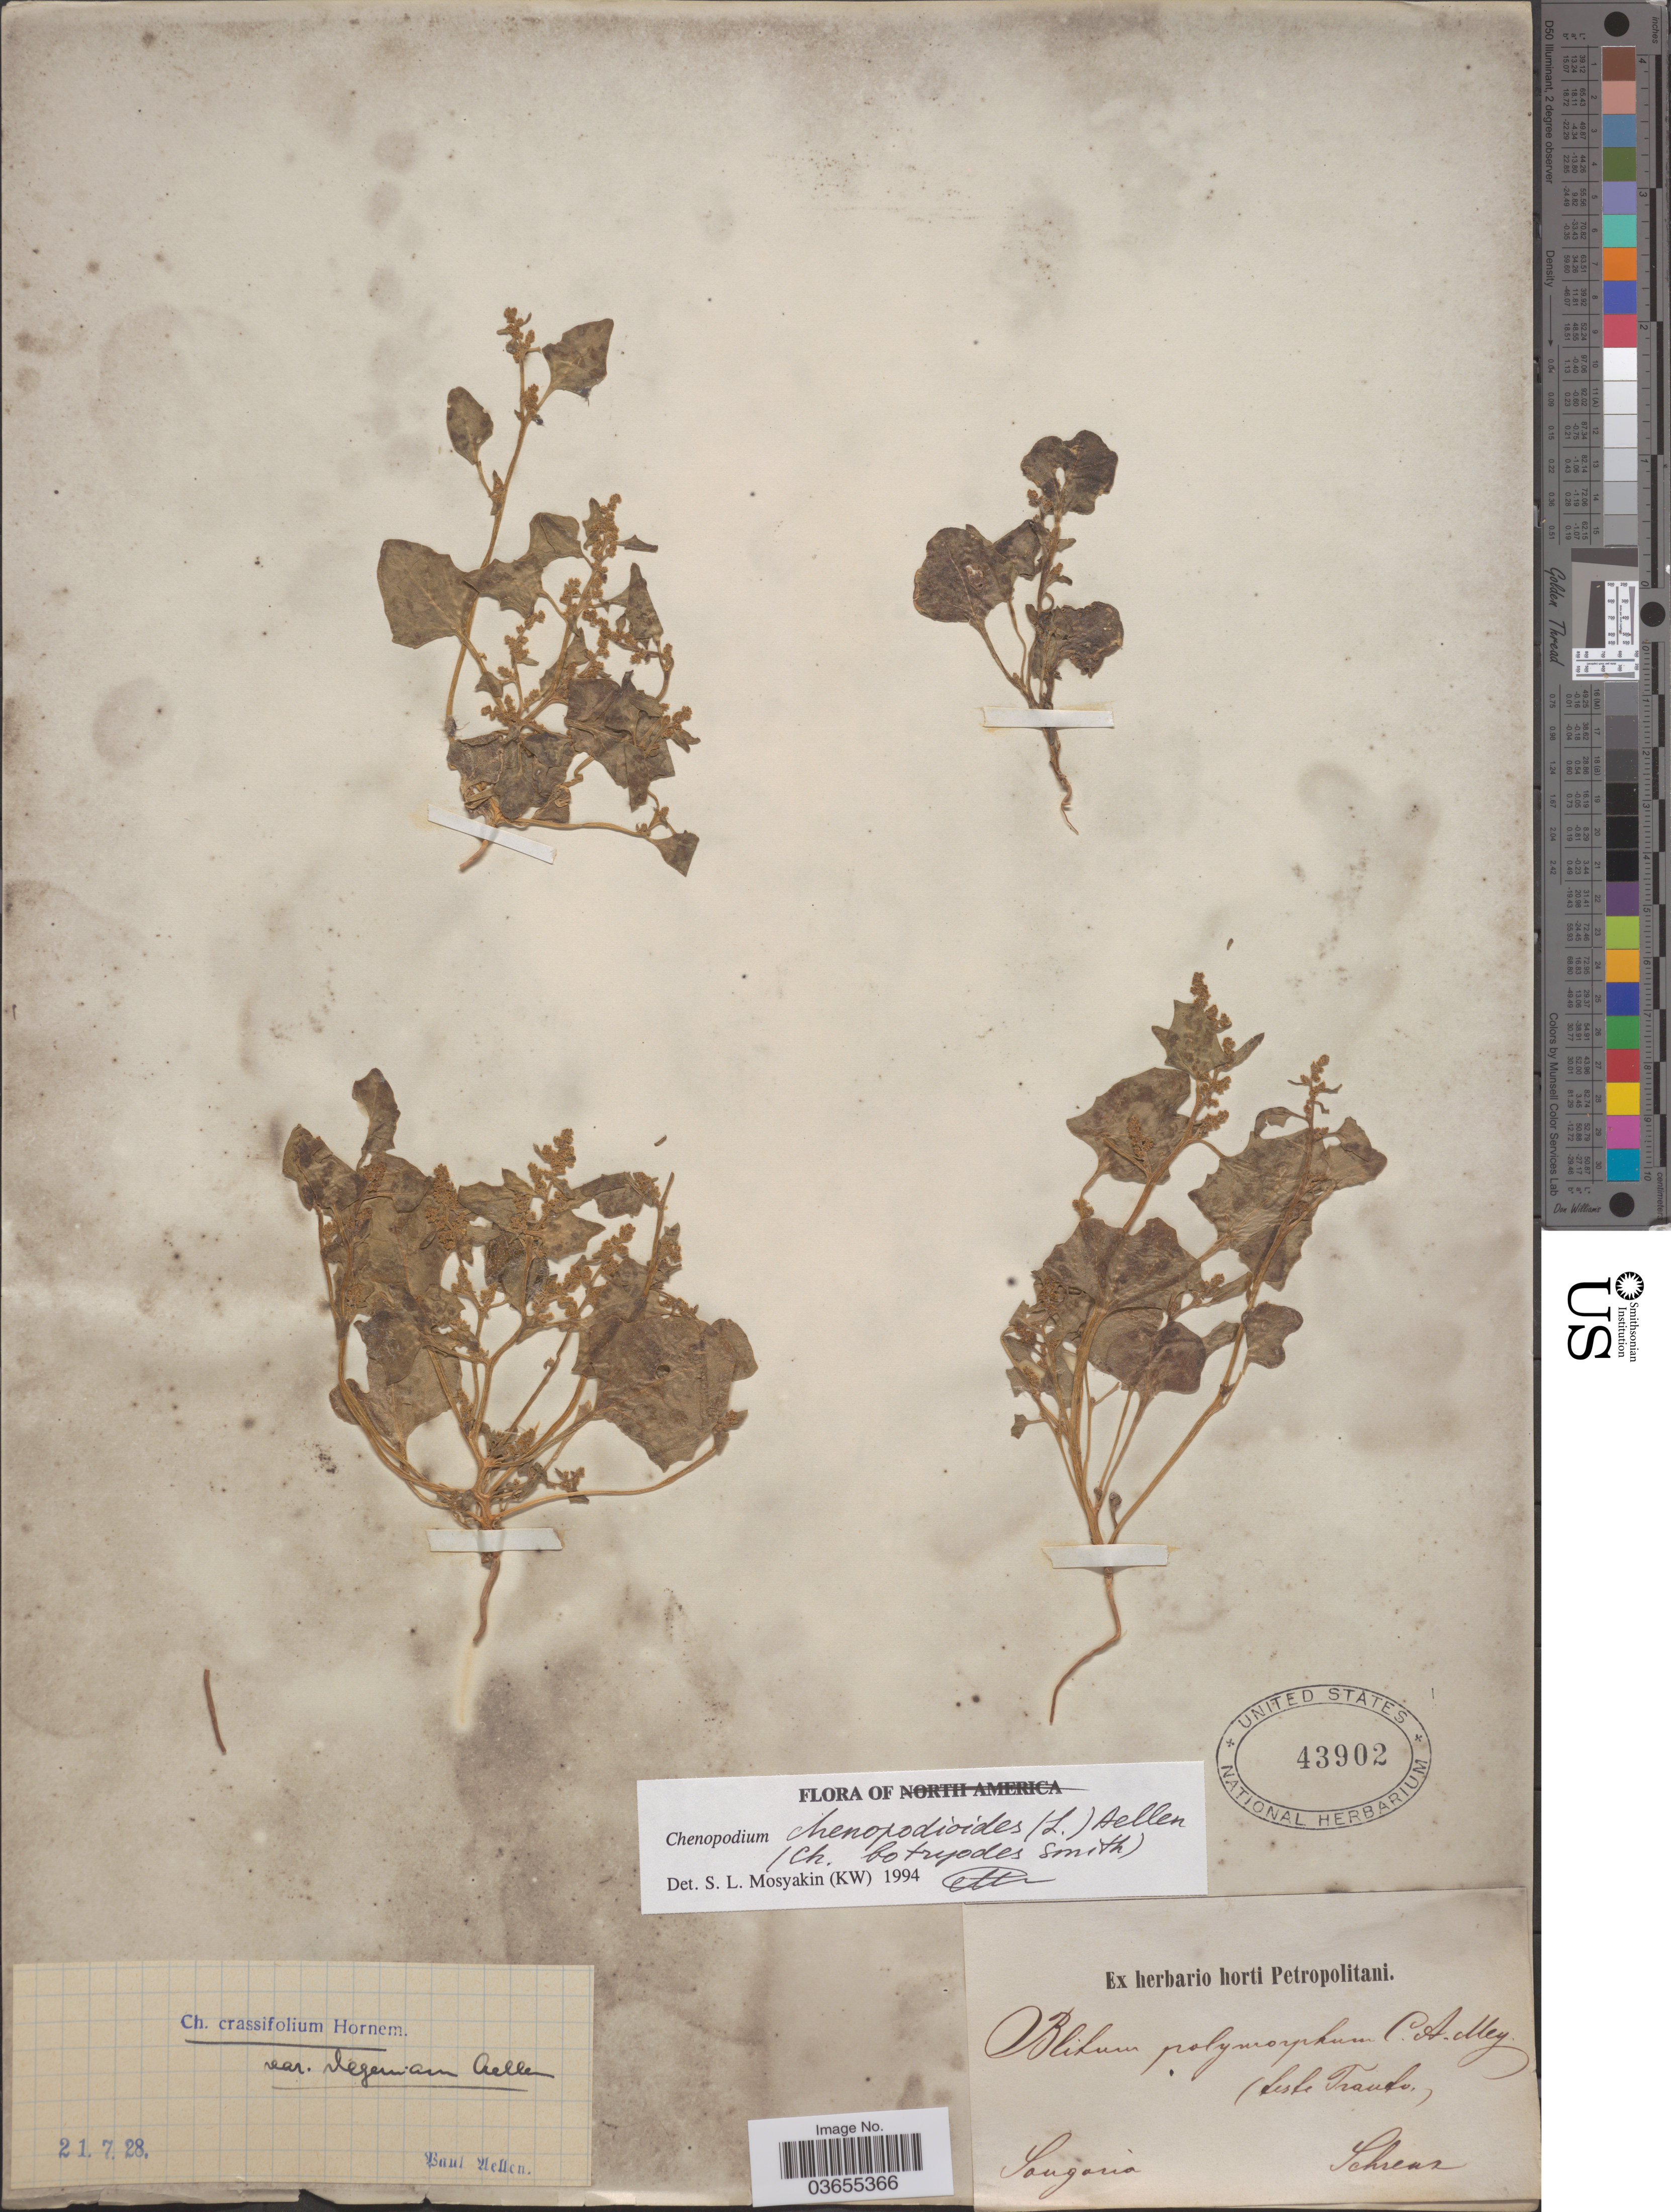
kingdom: Plantae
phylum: Tracheophyta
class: Magnoliopsida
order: Caryophyllales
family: Amaranthaceae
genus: Chenopodium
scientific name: Chenopodium chenopodioides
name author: (L.) Aellen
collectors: A.G. Schrenk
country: Kazakhstan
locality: Songaria.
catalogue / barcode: US 43902